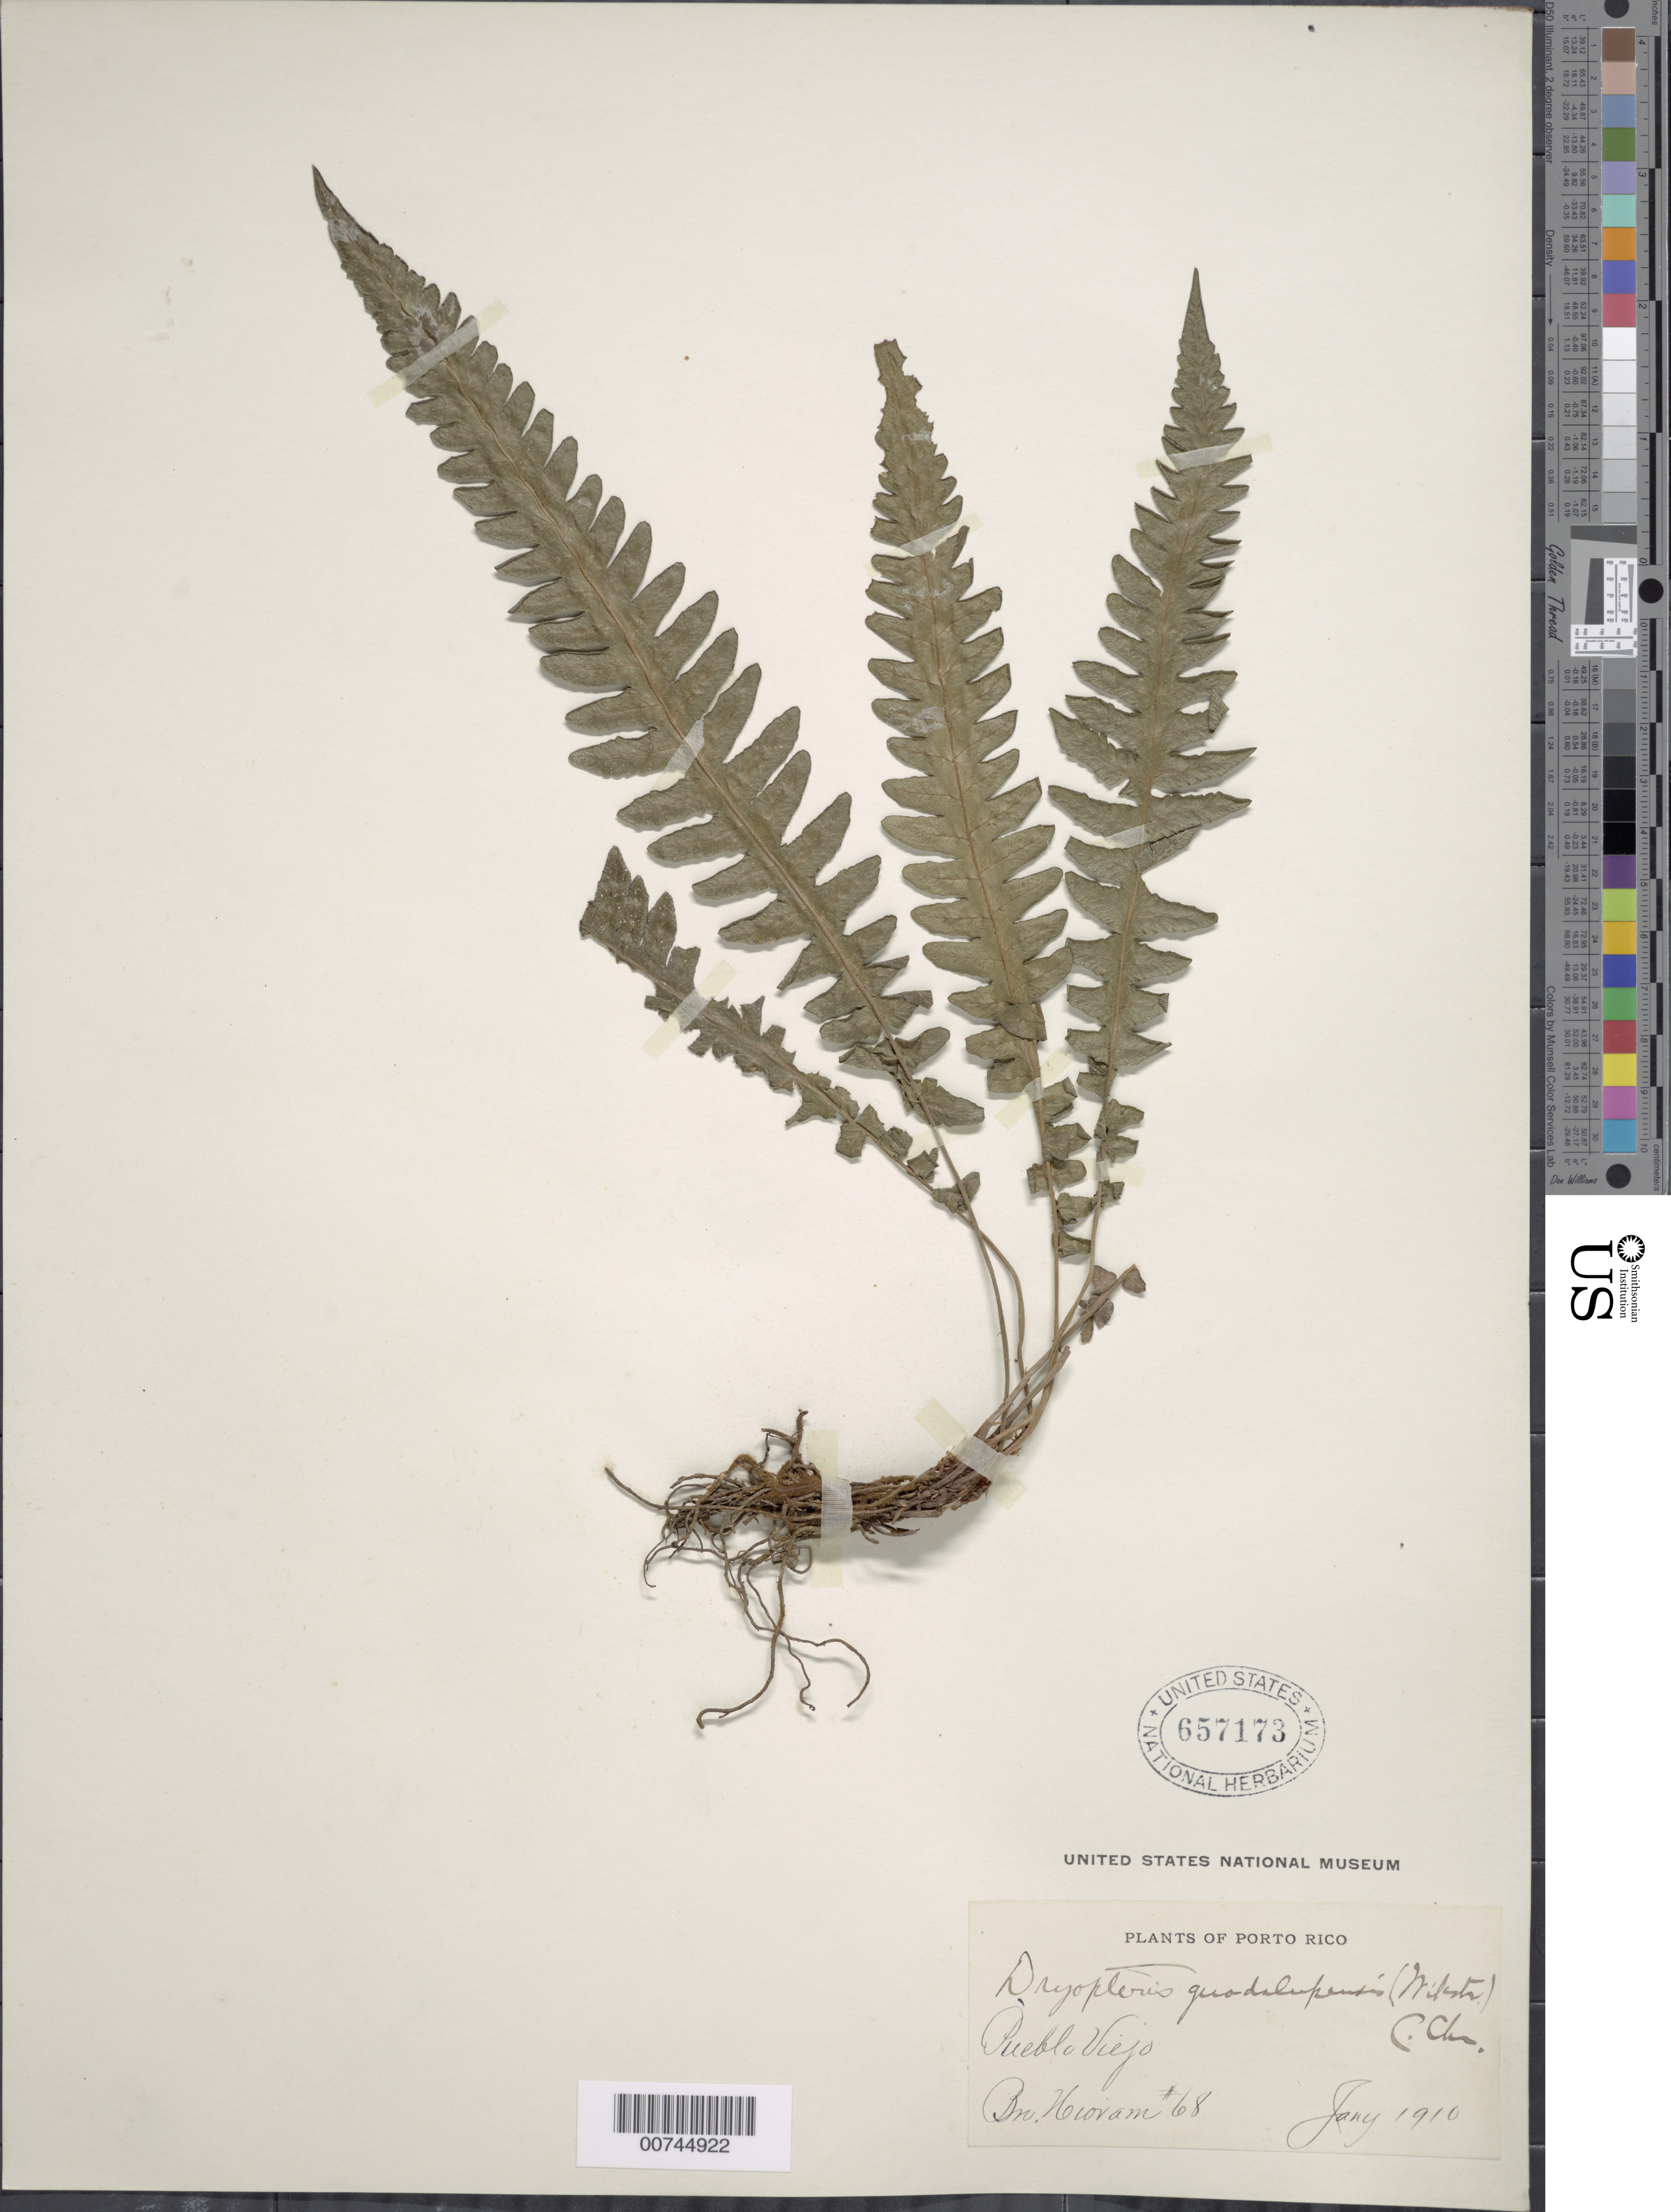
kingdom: Plantae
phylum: Tracheophyta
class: Polypodiopsida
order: Polypodiales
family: Thelypteridaceae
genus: Goniopteris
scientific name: Goniopteris guadelupensis (Wikstr.) comb. nov., ined 2015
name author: (Wikstr.)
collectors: Bro. Hioram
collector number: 68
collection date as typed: Jan 1910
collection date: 1910-01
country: Puerto Rico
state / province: Guaynabo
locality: Pueblo Viejo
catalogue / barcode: US 657173